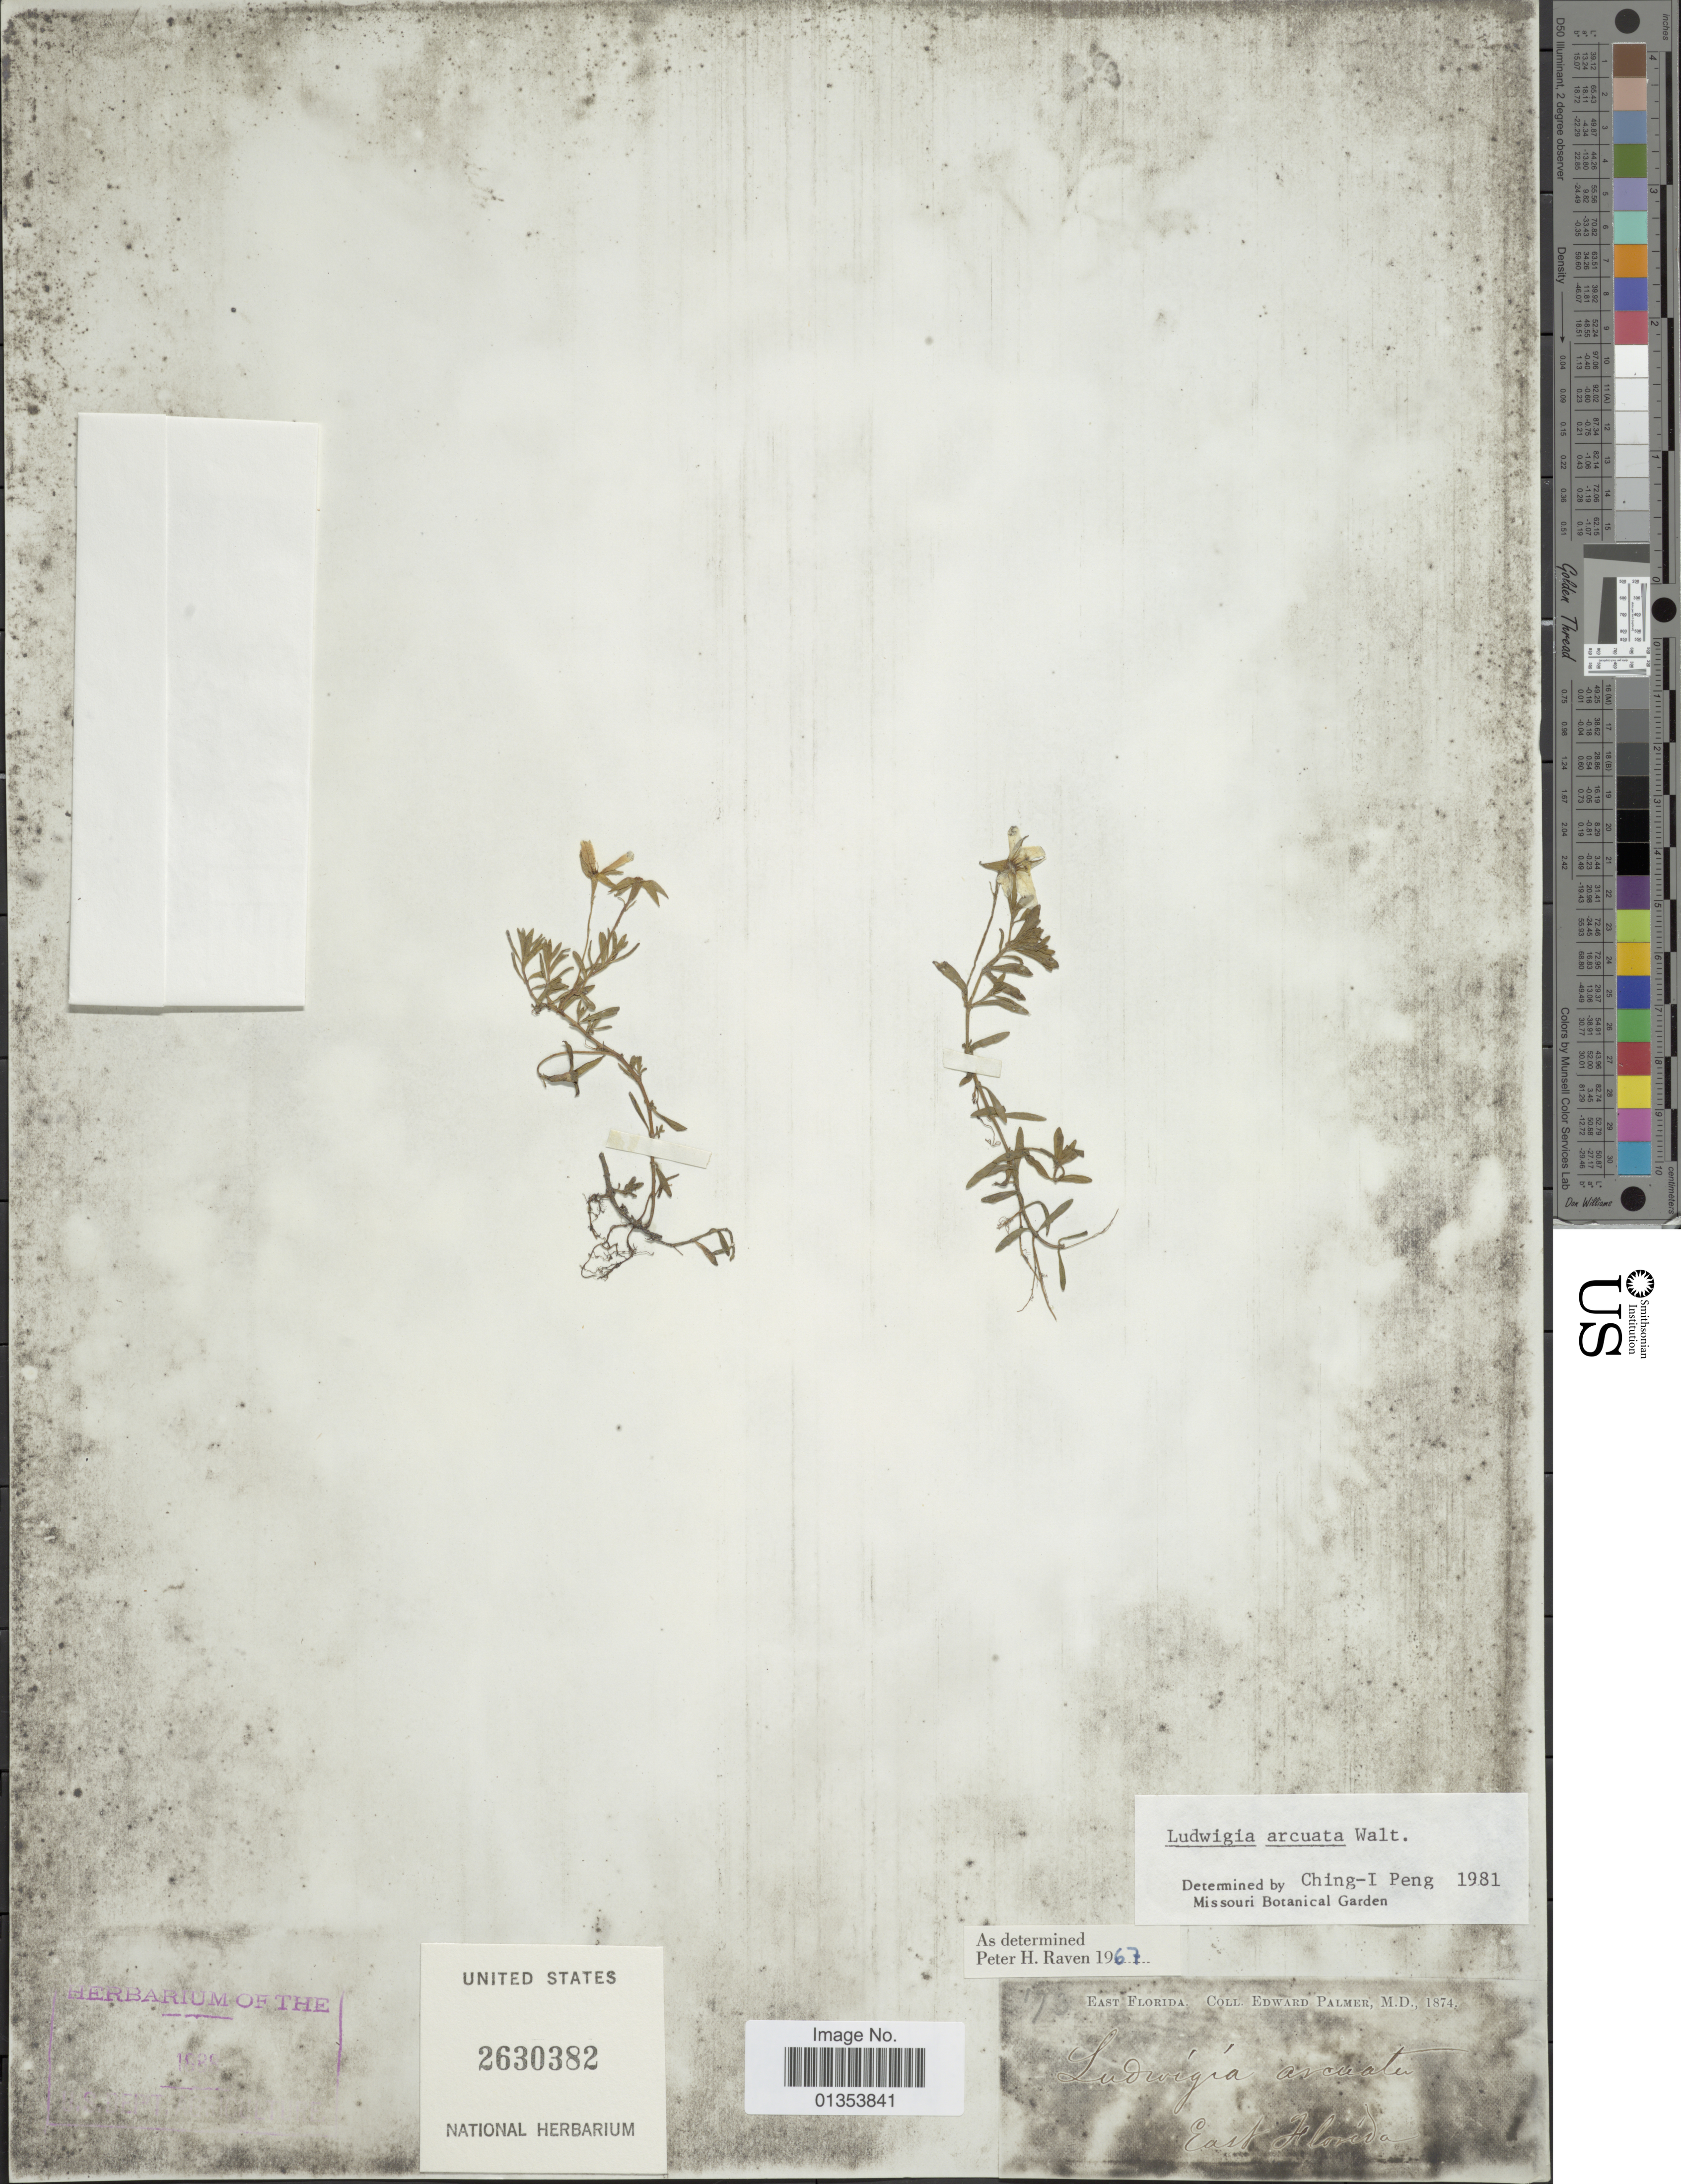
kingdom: Plantae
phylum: Tracheophyta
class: Magnoliopsida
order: Myrtales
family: Onagraceae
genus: Ludwigia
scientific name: Ludwigia arcuata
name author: Walter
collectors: E. Palmer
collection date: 1874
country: United States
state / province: Florida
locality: East Florida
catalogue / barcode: US 2630382